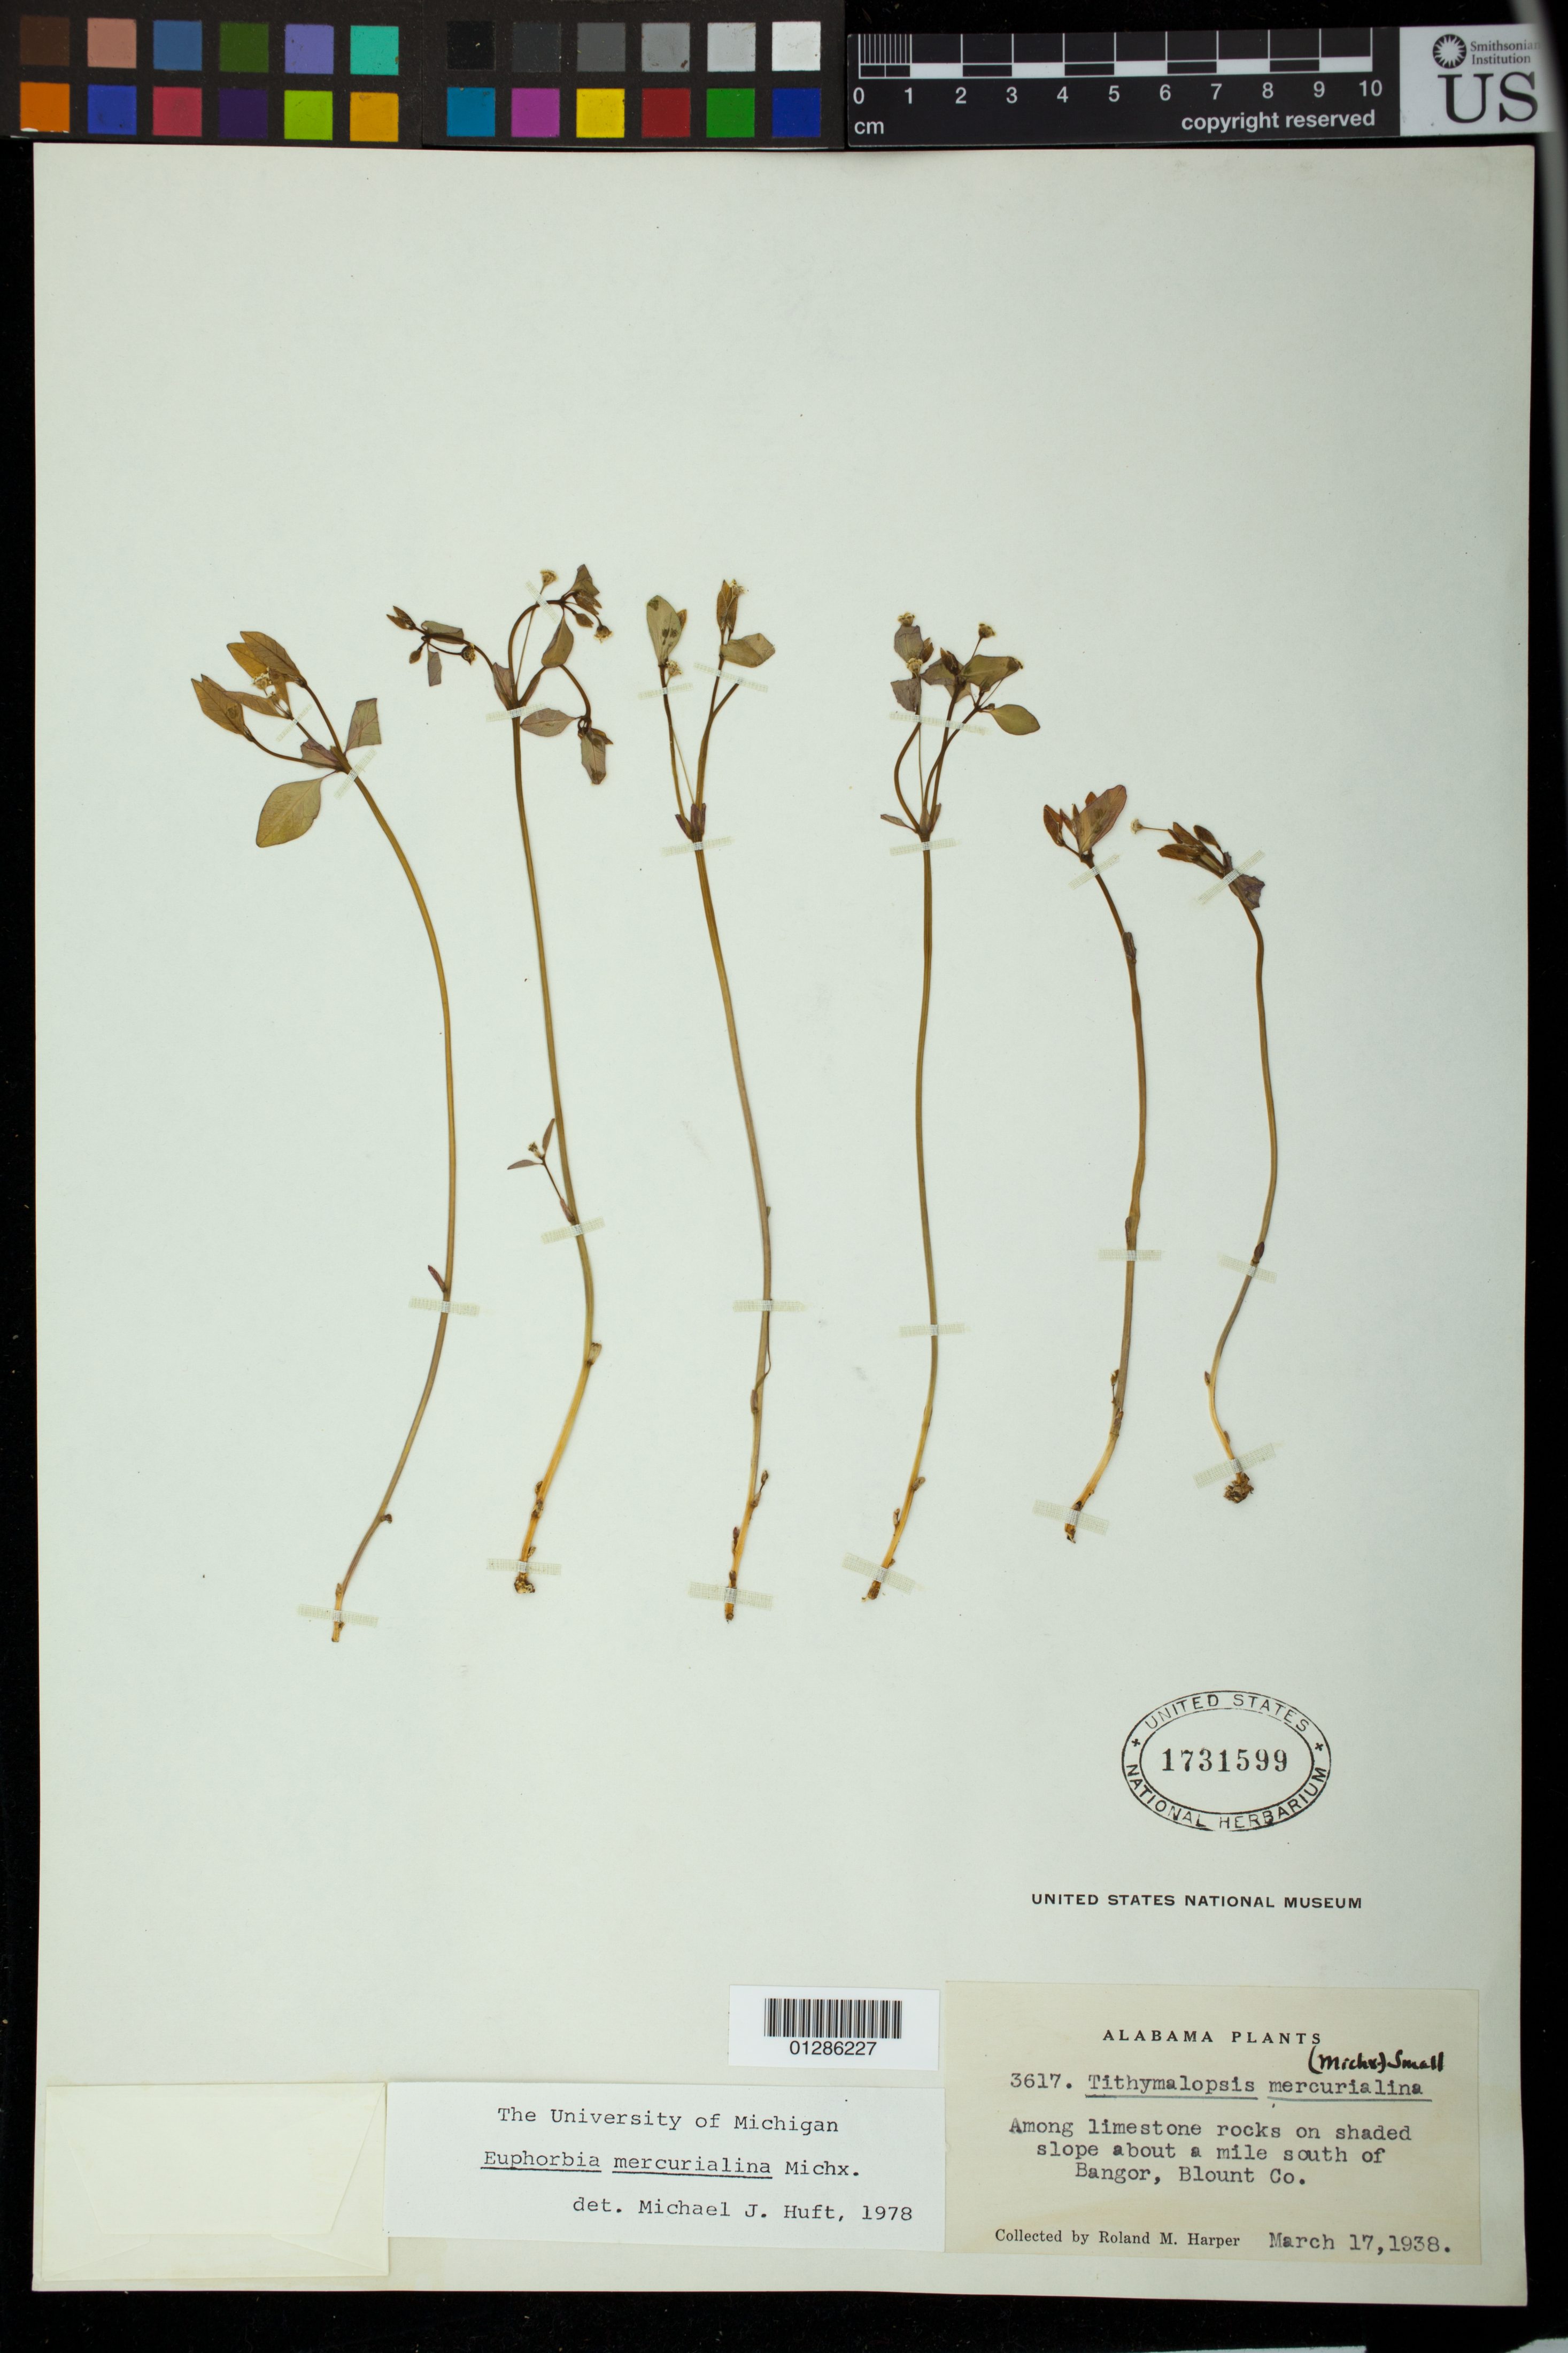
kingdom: Plantae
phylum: Tracheophyta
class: Magnoliopsida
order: Malpighiales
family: Euphorbiaceae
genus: Euphorbia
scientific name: Euphorbia mercurialina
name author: Michx.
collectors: R. M. Harper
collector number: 3617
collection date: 1938-03-17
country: United States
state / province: Alabama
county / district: Blount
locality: Mile south of Bangor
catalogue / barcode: US 1731599